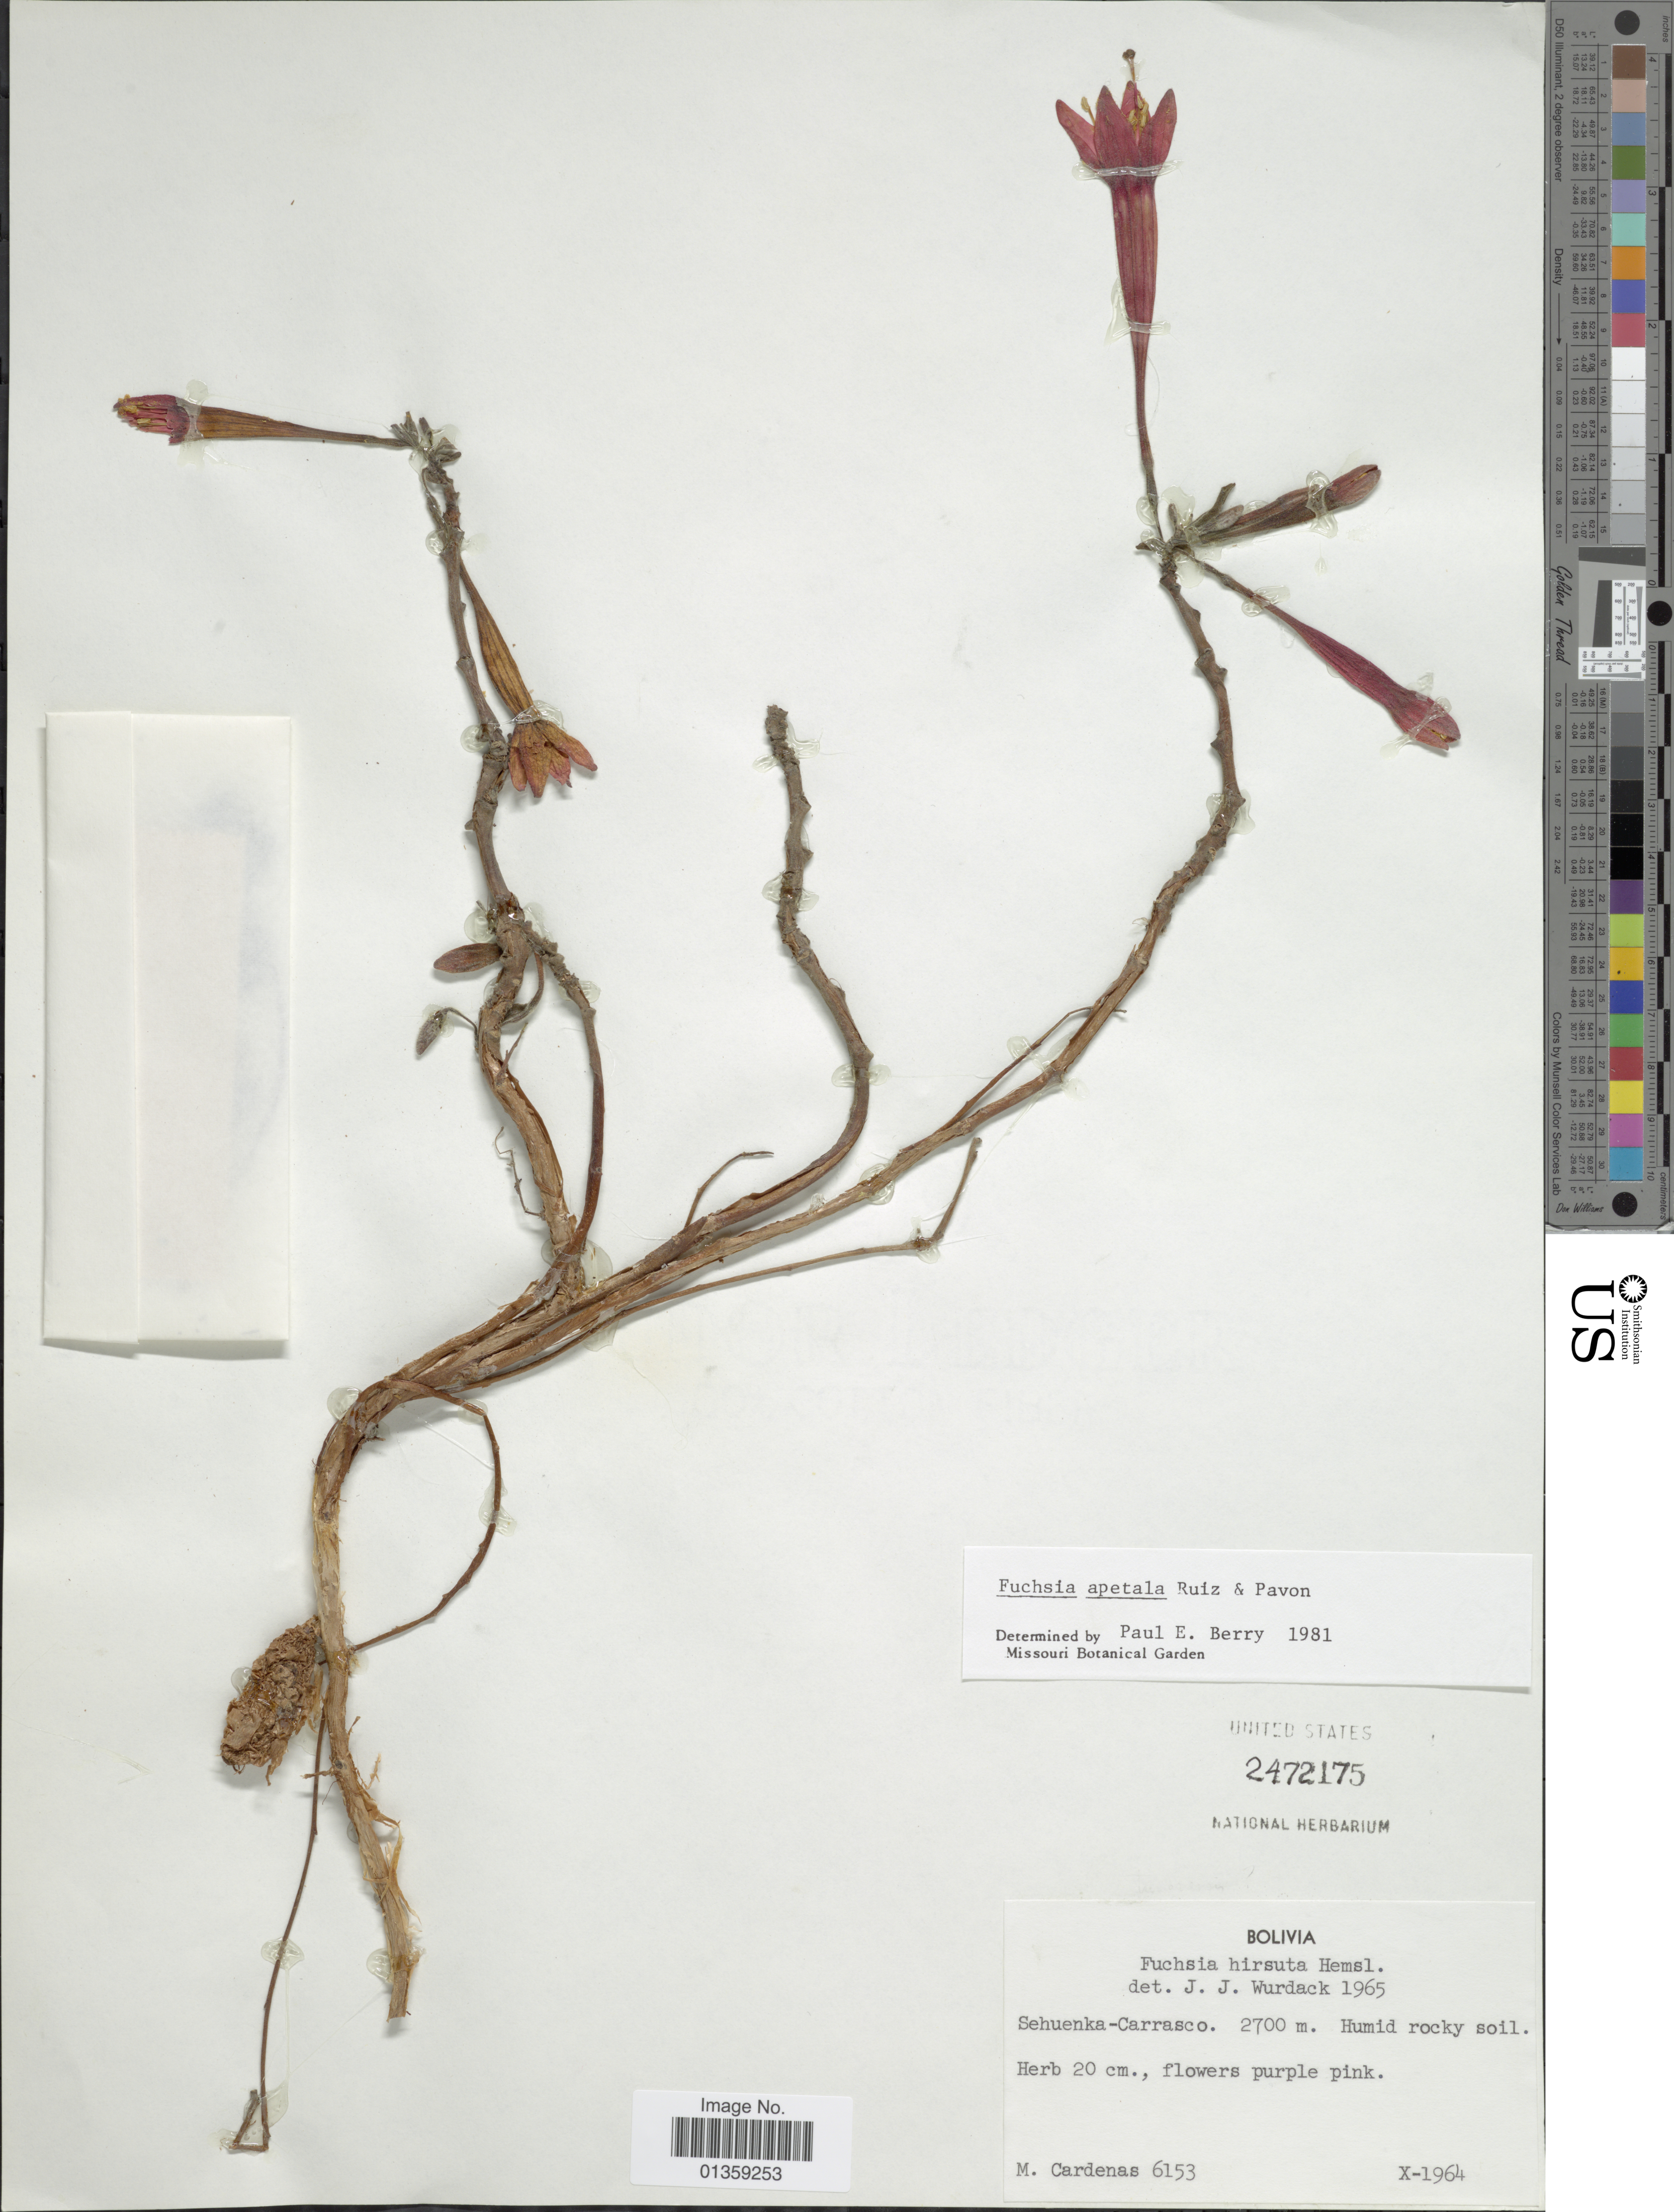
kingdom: Plantae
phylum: Tracheophyta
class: Magnoliopsida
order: Myrtales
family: Onagraceae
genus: Fuchsia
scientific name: Fuchsia apetala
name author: Ruiz & Pav.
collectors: M. Cárdenas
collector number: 6153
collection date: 1964-10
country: Bolivia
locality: Sehuenka-Carrasco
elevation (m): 2700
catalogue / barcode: US 2472175